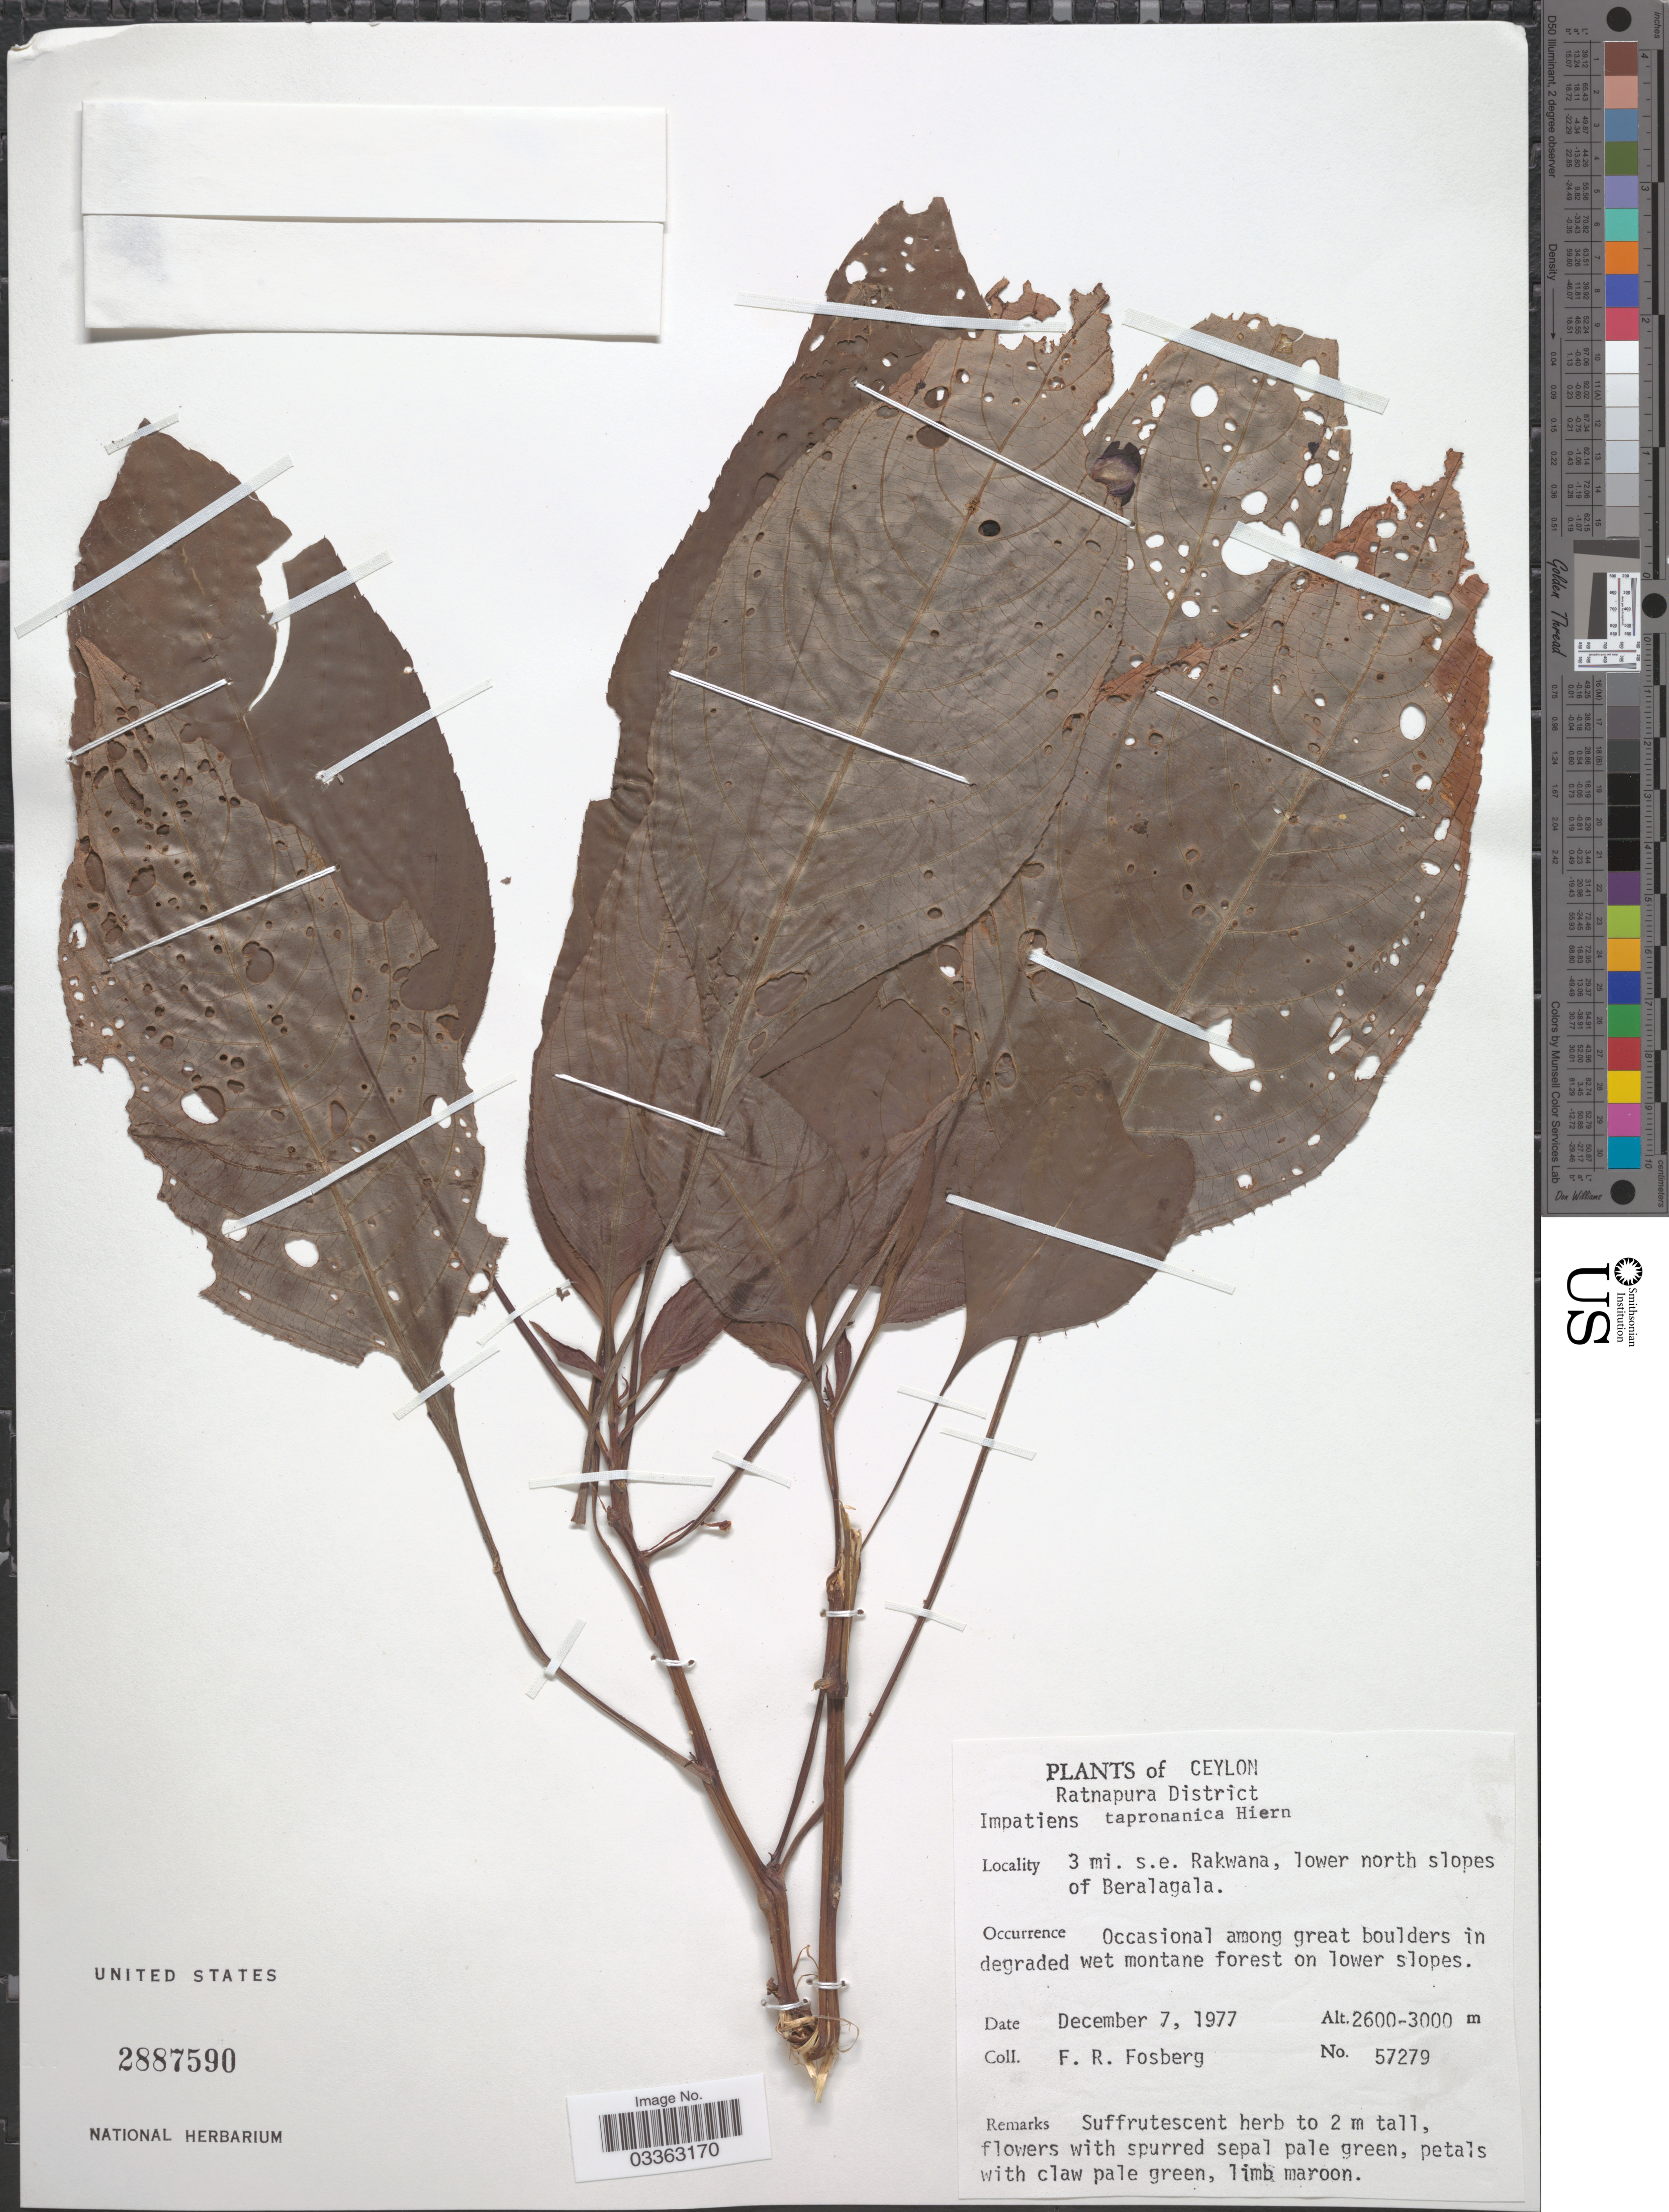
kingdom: Plantae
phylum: Tracheophyta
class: Magnoliopsida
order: Ericales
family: Balsaminaceae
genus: Impatiens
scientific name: Impatiens taprobanica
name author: Hiern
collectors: F. R. Fosberg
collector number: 57279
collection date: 1977-12-07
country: Sri Lanka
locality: Ceylon, Ratnapura District, 3 mi. s.e. Rakwana, lower north slopes of Beralagala.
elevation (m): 2600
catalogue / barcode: US 2887590